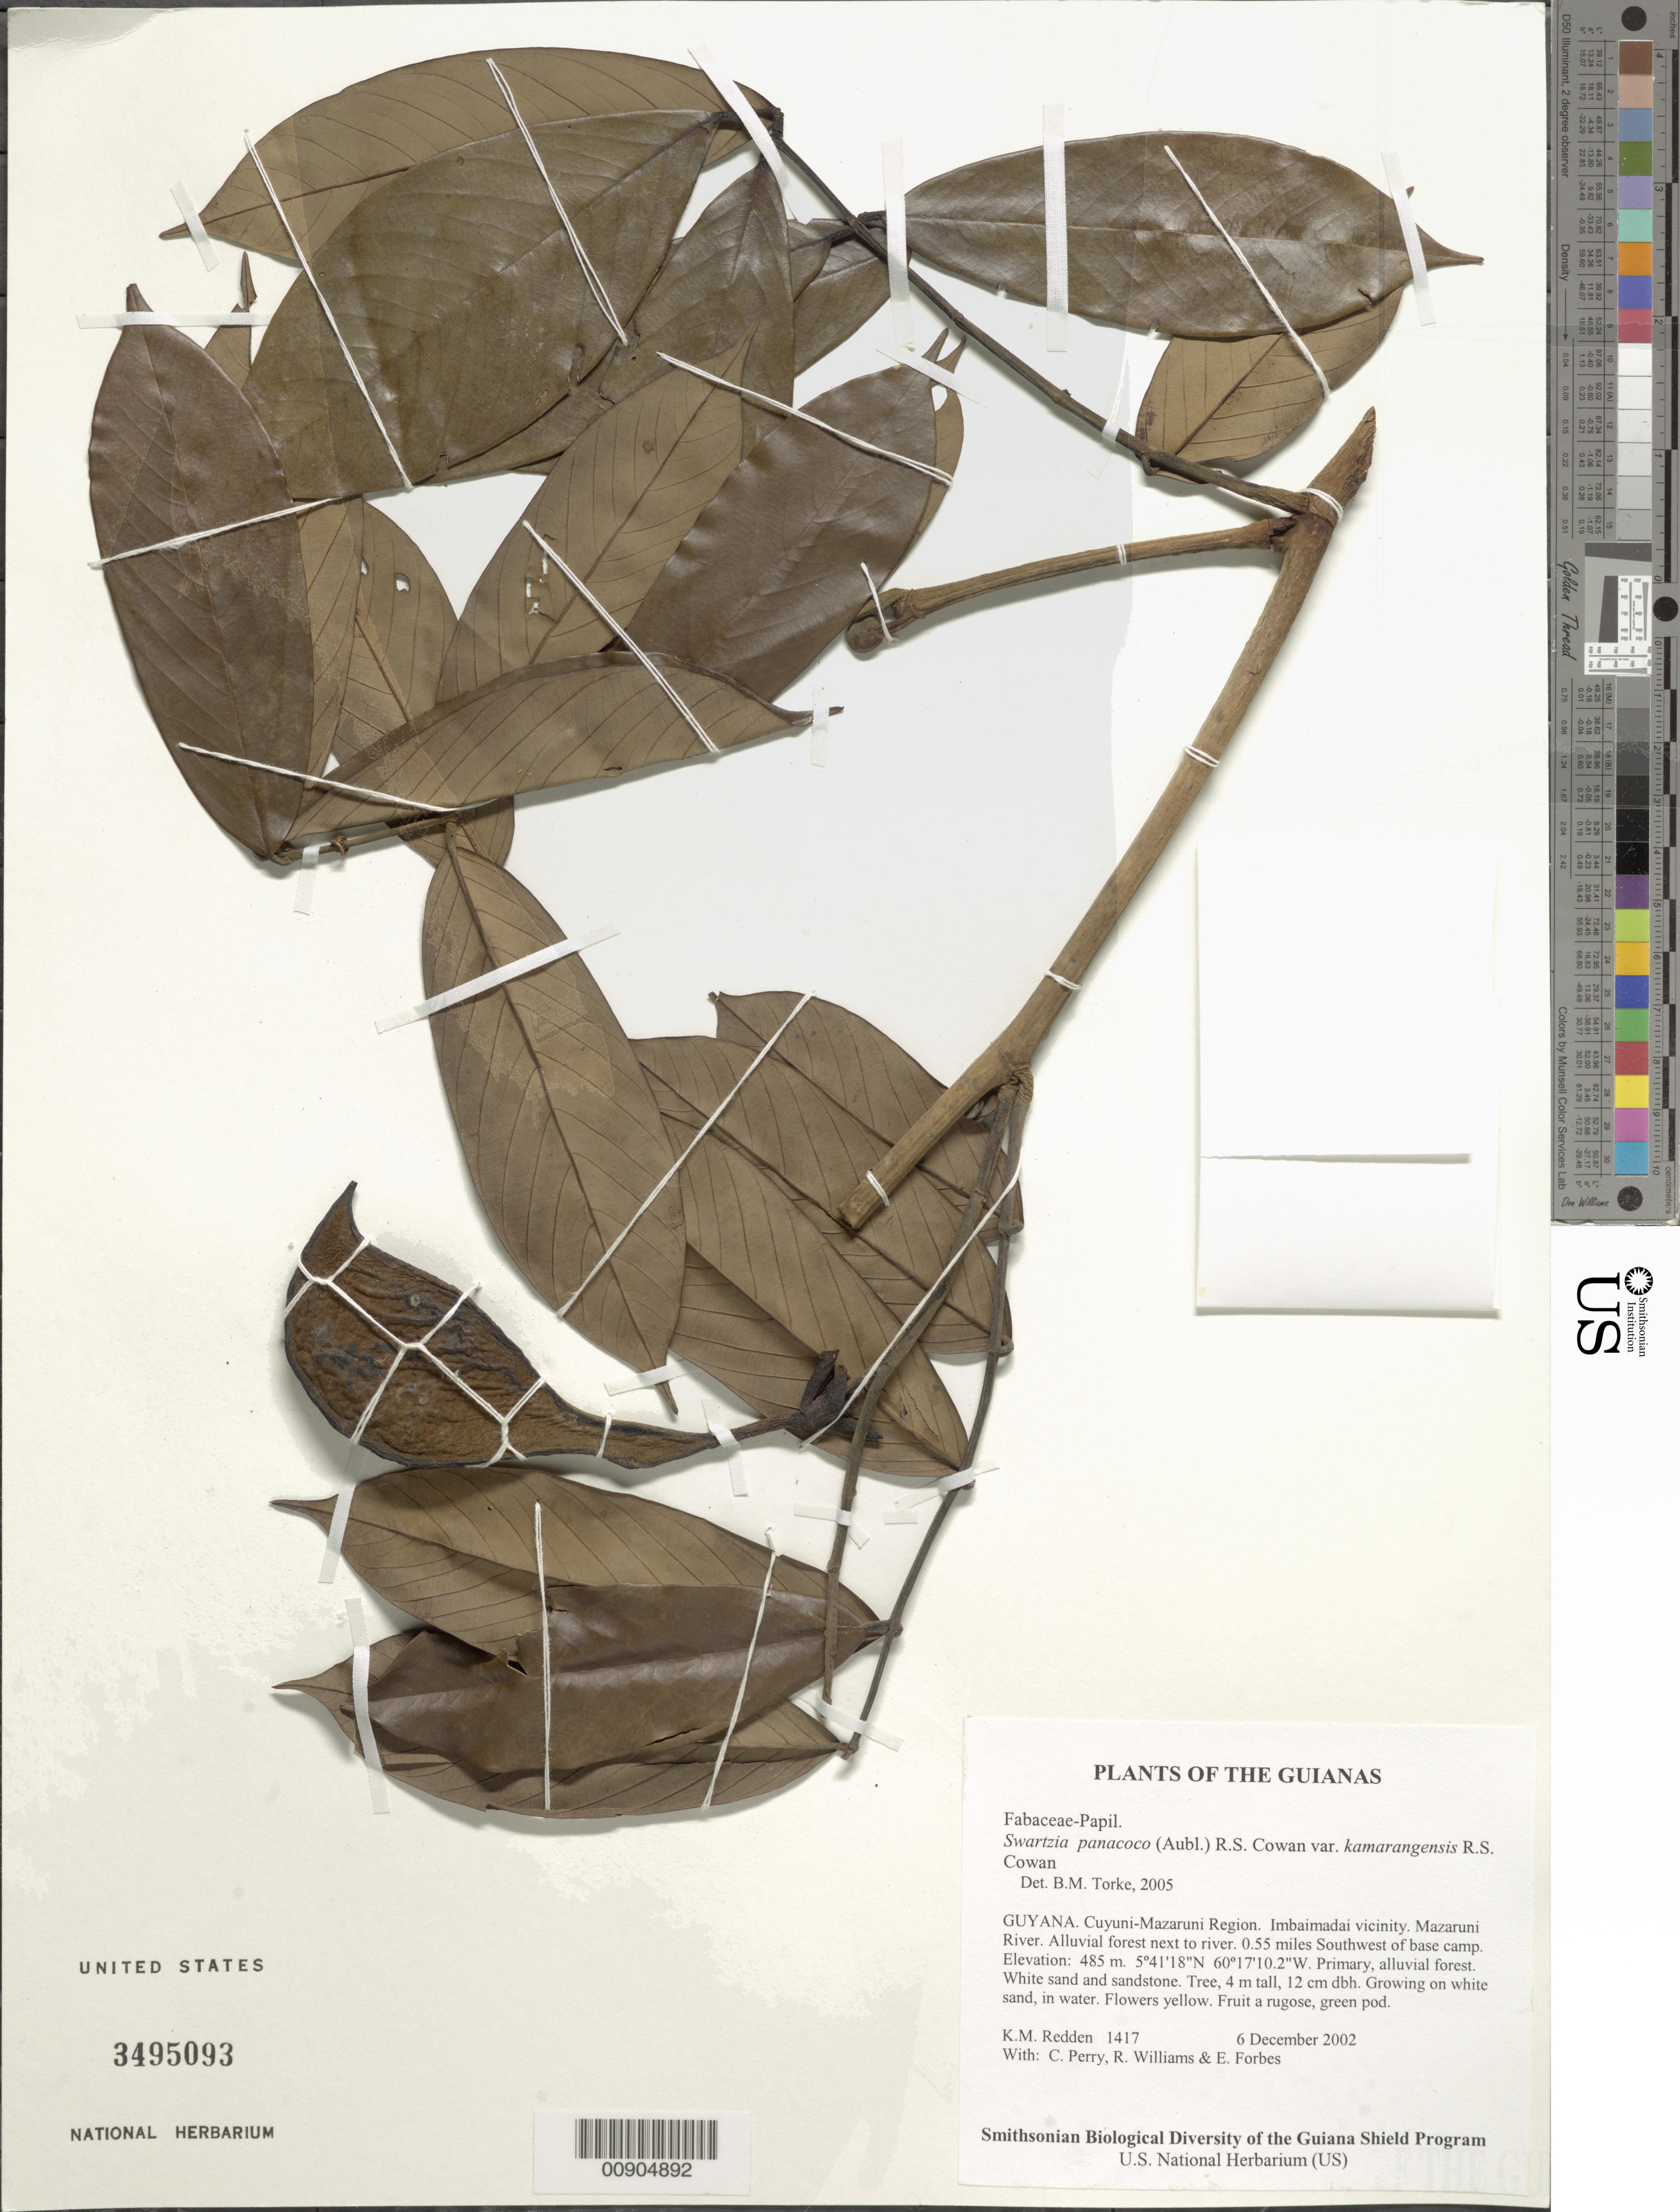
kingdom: Plantae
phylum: Tracheophyta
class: Magnoliopsida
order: Fabales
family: Fabaceae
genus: Swartzia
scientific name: Swartzia panacoco var. kamarangensis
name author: R.S. Cowan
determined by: Torke, B. M., (MO)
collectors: K. M. Redden, C. Perry, R. Williams & E. Forbes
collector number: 1417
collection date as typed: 6 December 2002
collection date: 2002-12-06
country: Guyana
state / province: Cuyuni-Mazaruni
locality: Imbaimadai vicinity. Mazaruni River. Alluvial forest next to river. 0.55 miles Southwest of base camp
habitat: Primary, alluvial forest. White sand and sandstone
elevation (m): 485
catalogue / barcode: US 3495093